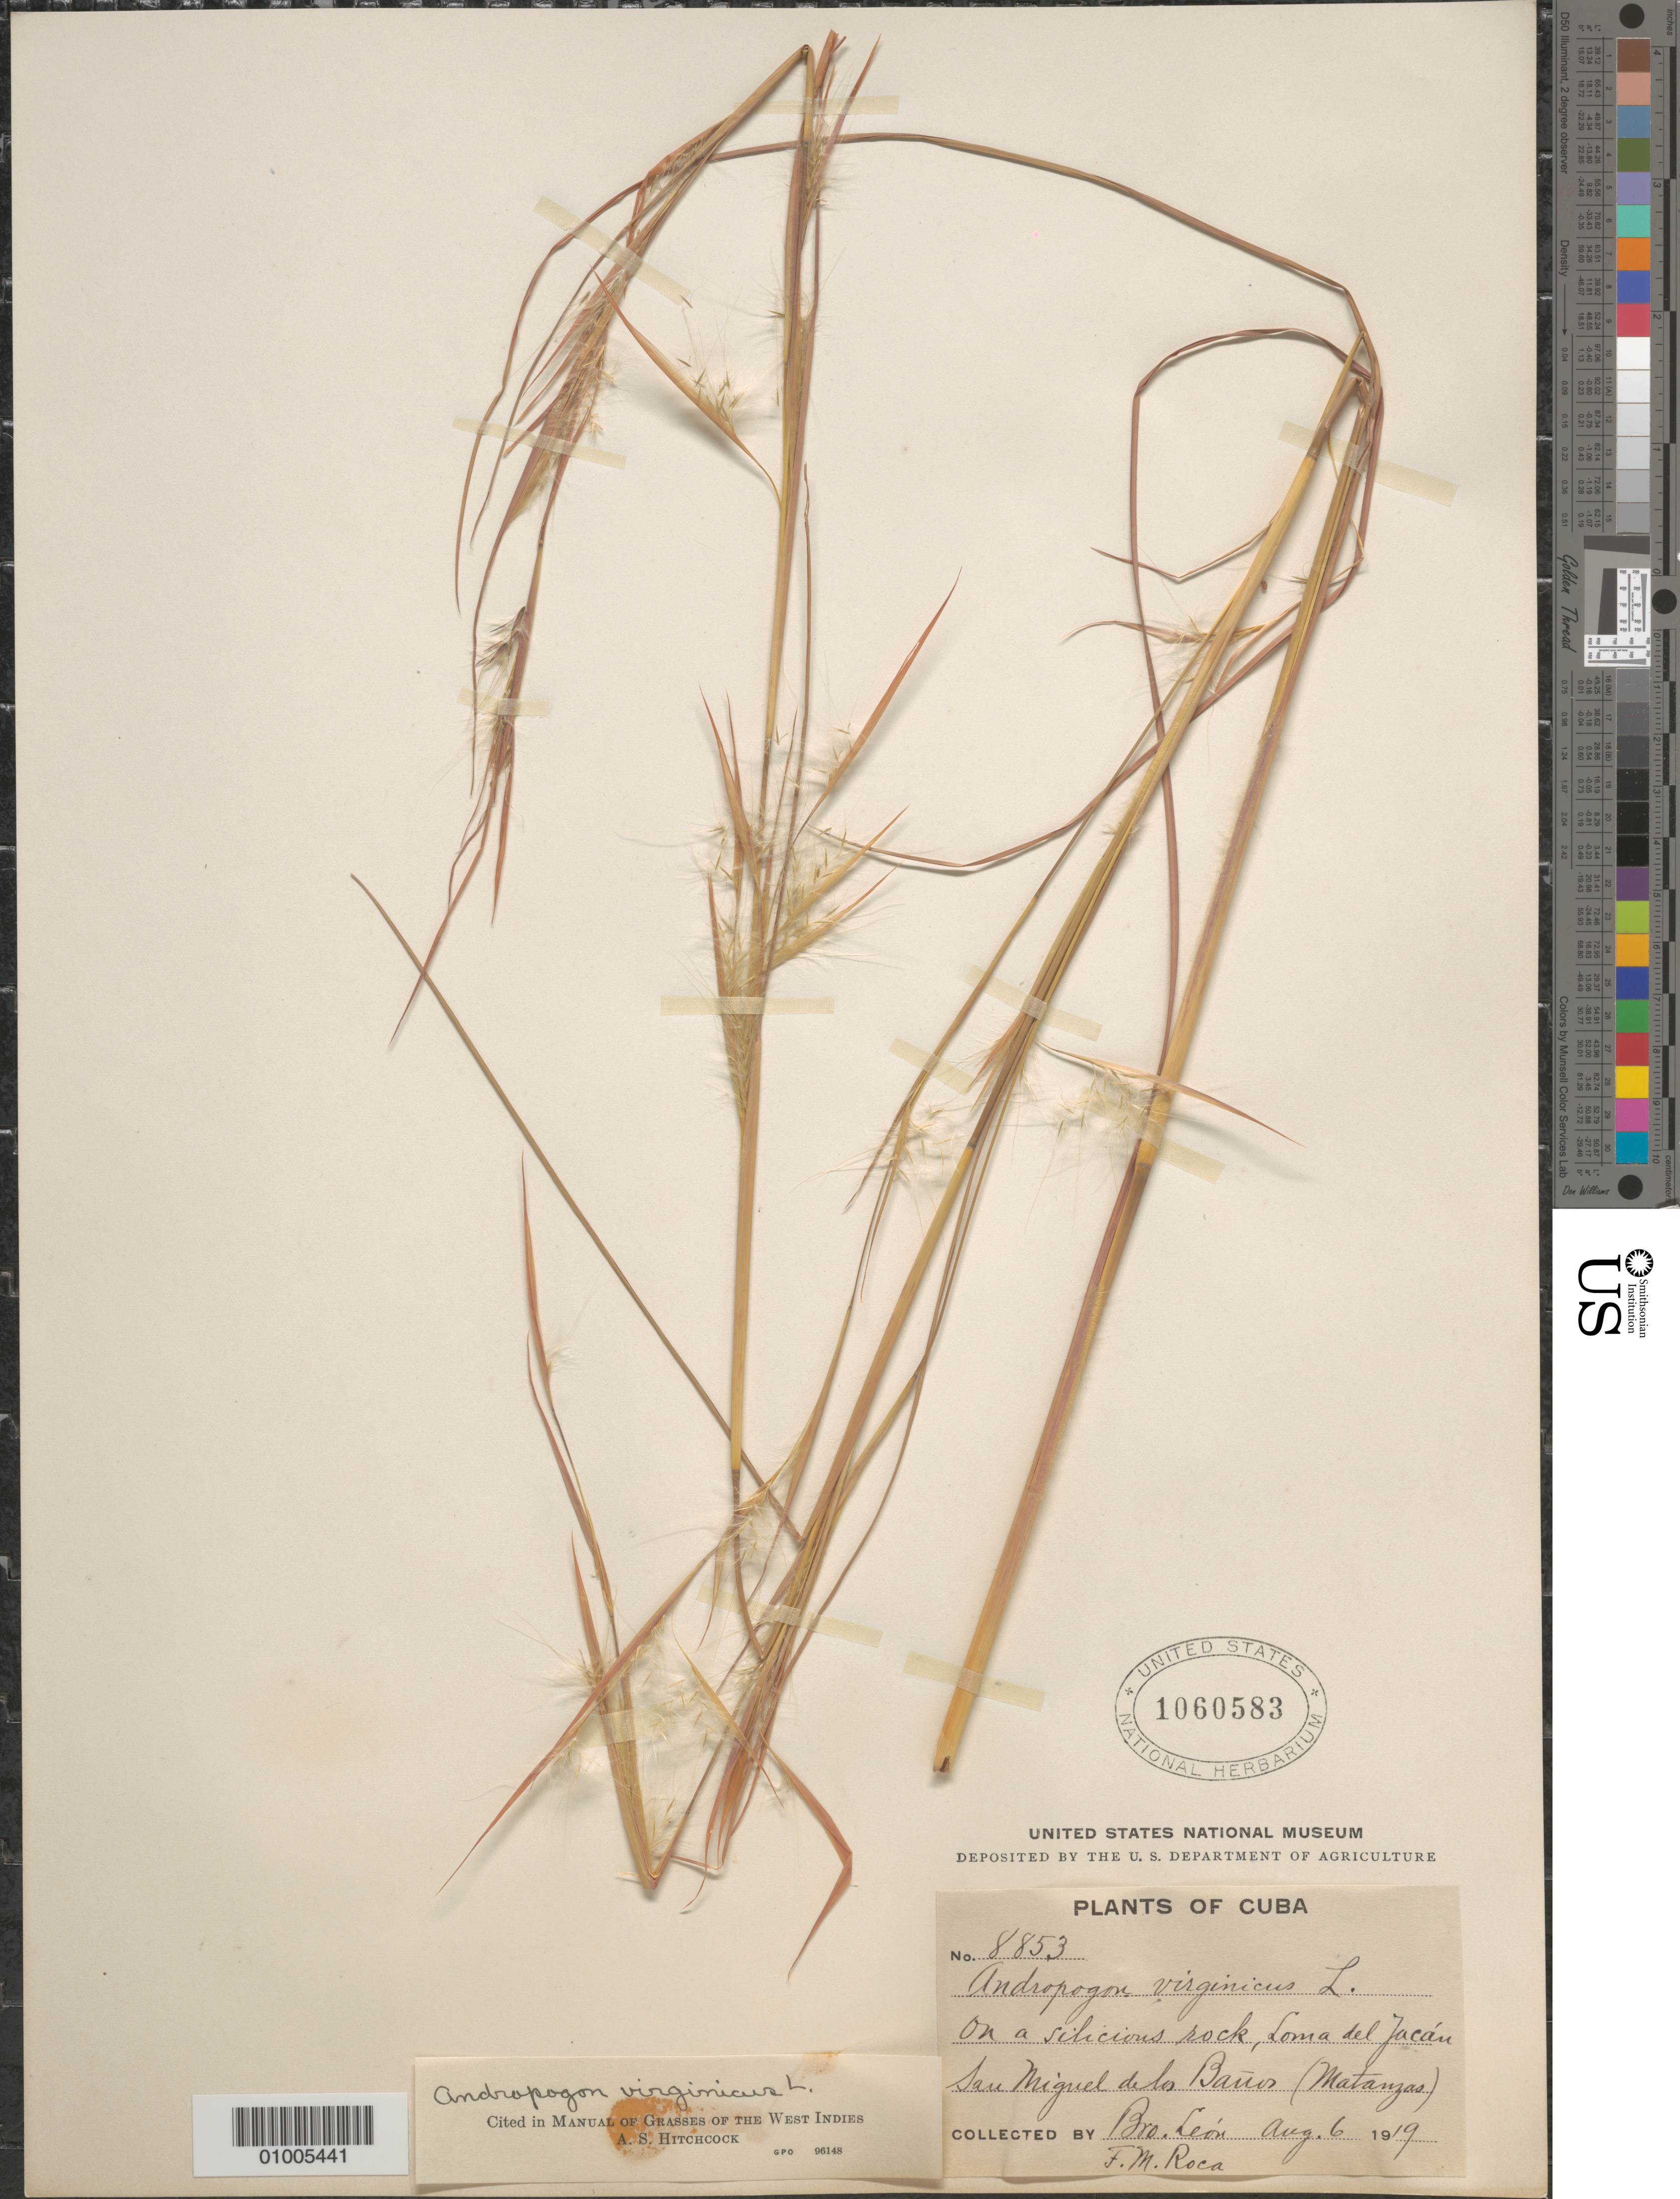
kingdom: Plantae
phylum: Tracheophyta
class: Liliopsida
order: Poales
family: Poaceae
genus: Andropogon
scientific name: Andropogon virginicus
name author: L.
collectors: Bro. León & F. Roca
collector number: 8853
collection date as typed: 06 Aug 1919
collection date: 1919-08-06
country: Cuba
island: Cuba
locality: On a silicious rock, Loma del Jacan San Miguel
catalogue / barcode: US 1060583